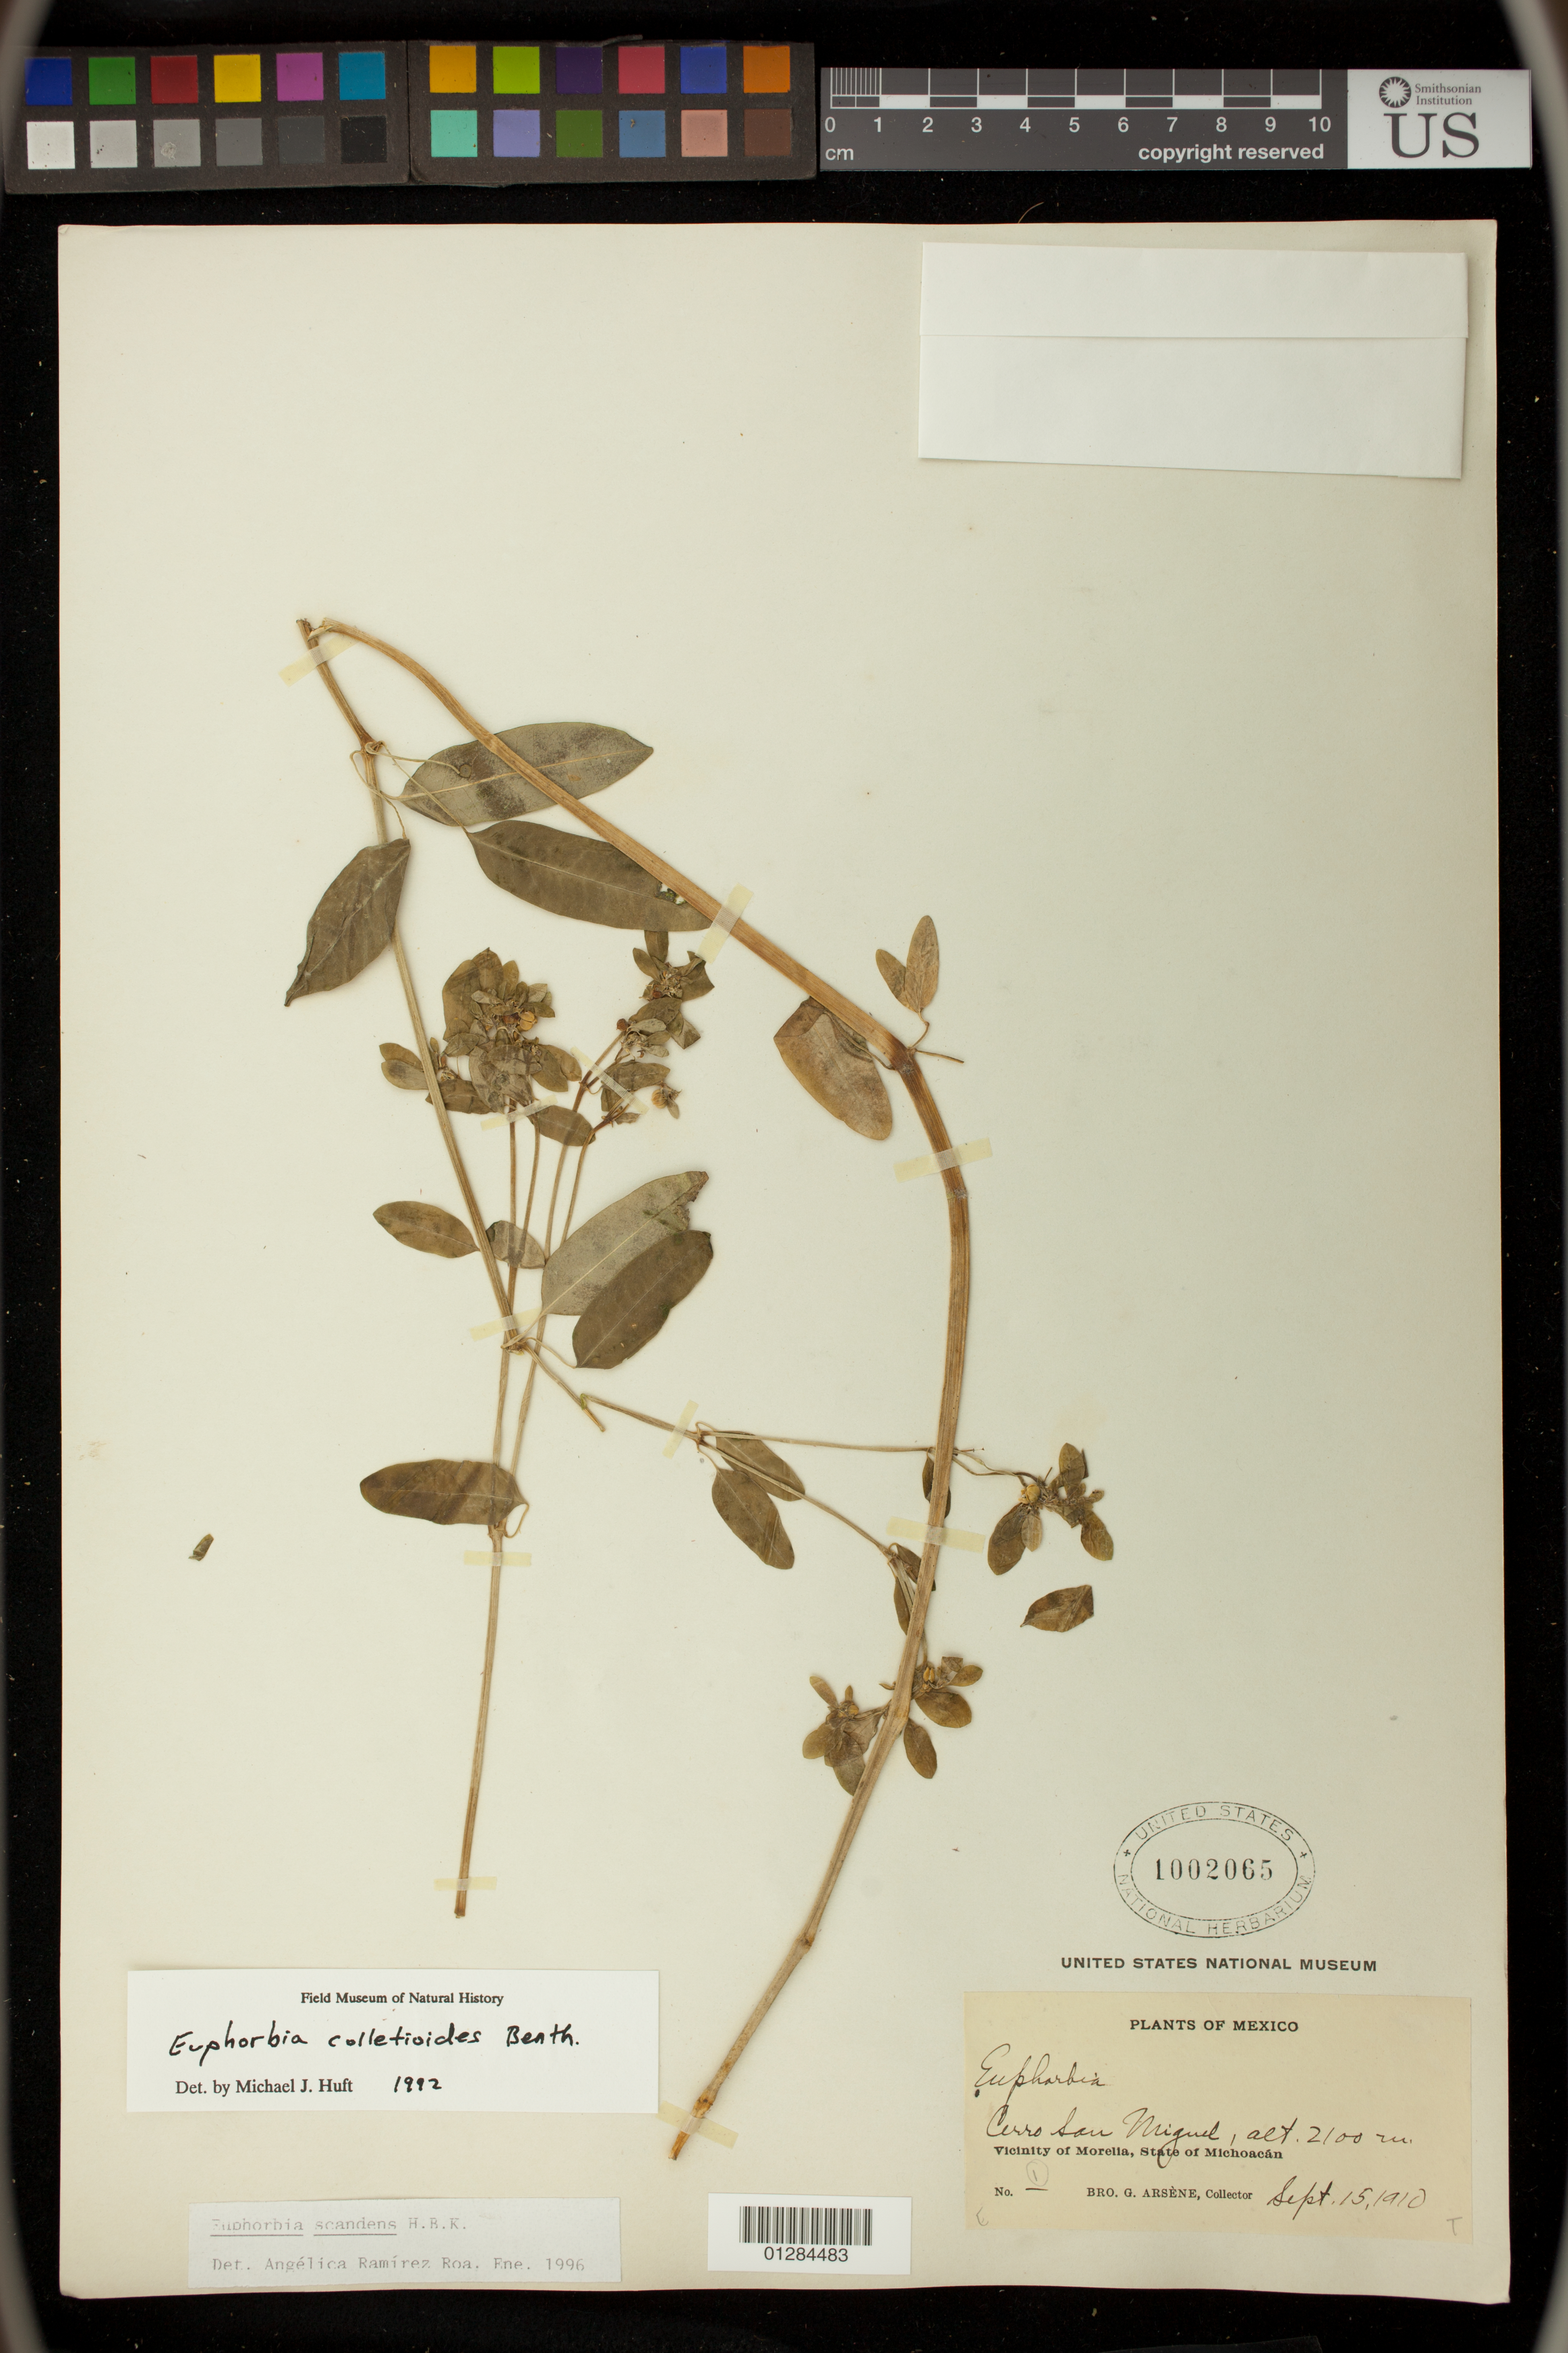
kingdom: Plantae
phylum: Tracheophyta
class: Magnoliopsida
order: Malpighiales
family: Euphorbiaceae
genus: Euphorbia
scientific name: Euphorbia scandens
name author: Kunth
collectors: Bro. G. Arsène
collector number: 1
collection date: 1910-09-15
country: Mexico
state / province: Michoacán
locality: Cerro San Miguel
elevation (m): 2100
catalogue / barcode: US 1002065